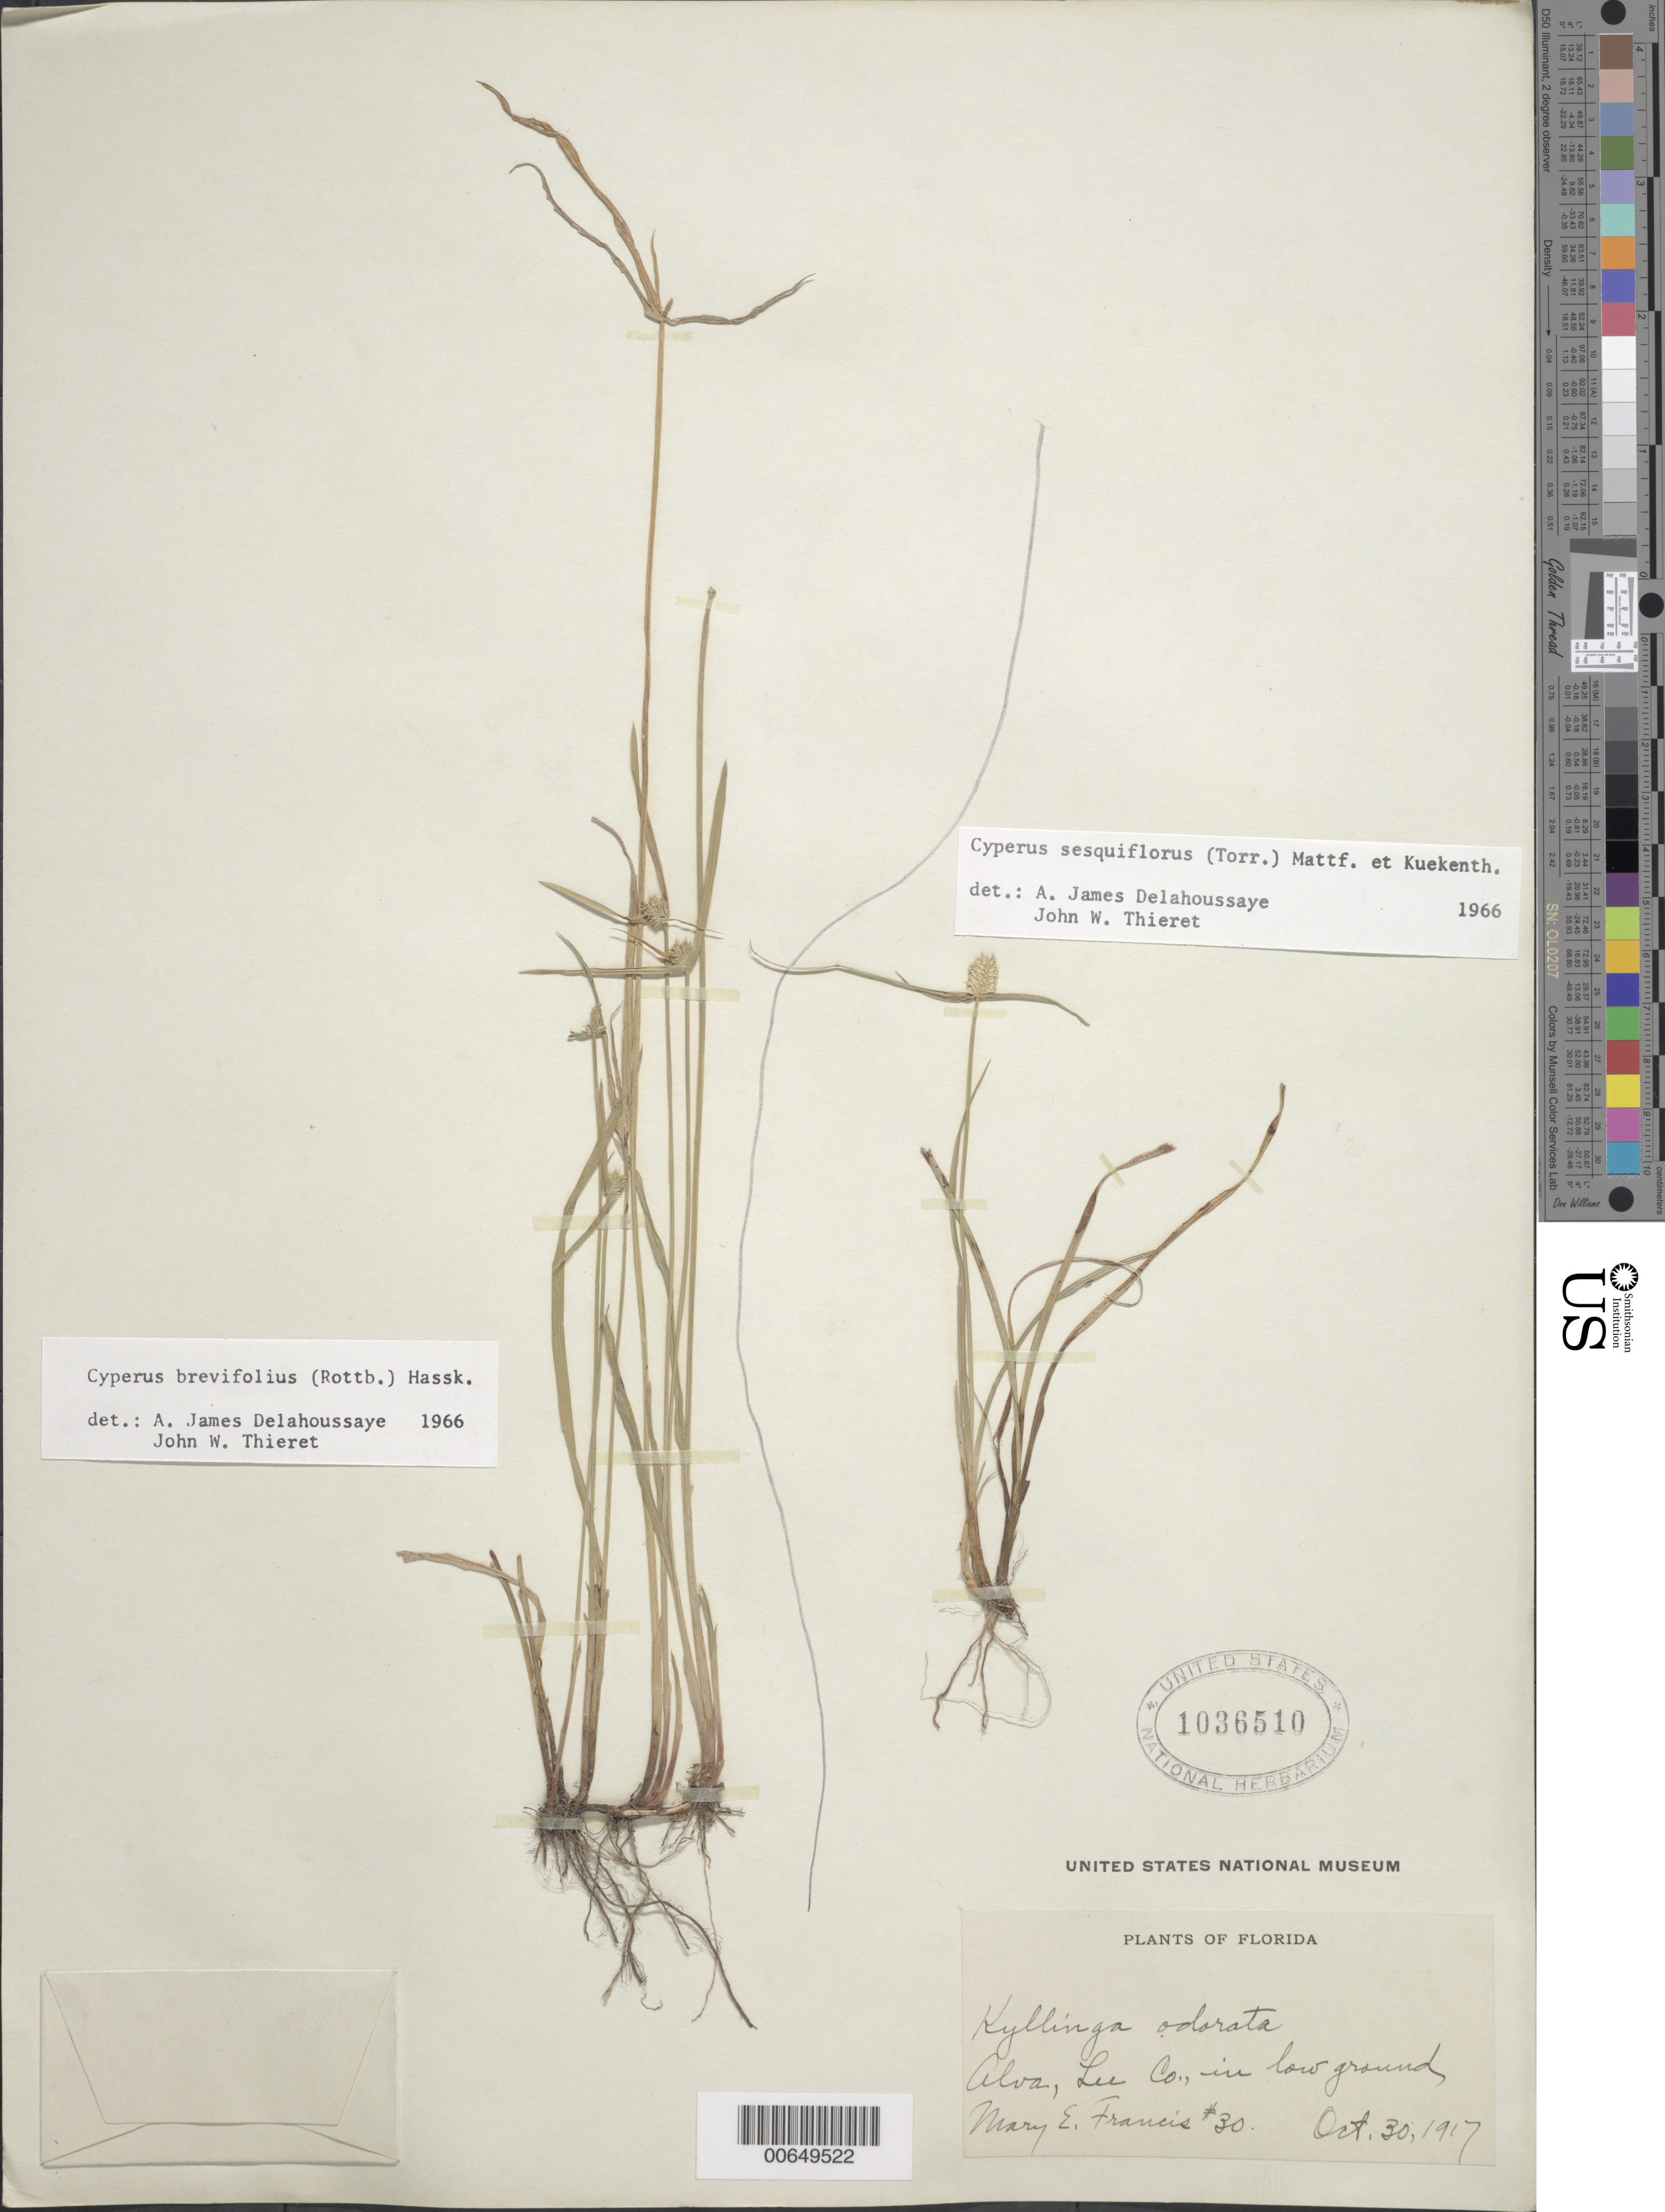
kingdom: Plantae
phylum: Tracheophyta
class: Liliopsida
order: Poales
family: Cyperaceae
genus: Cyperus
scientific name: Cyperus sesquiflorus subsp. sesquiflorus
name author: (Torr.) Mattf. & Kük.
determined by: Strong, M. T., (US), Smithsonian Institution - National Museum of Natural History (UNITED STATES)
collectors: M. E. Francis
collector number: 30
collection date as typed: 30 Oct 1917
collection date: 1917-10-30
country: United States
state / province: Florida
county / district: Lee County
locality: Alva.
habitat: In low ground.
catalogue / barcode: US 1036510